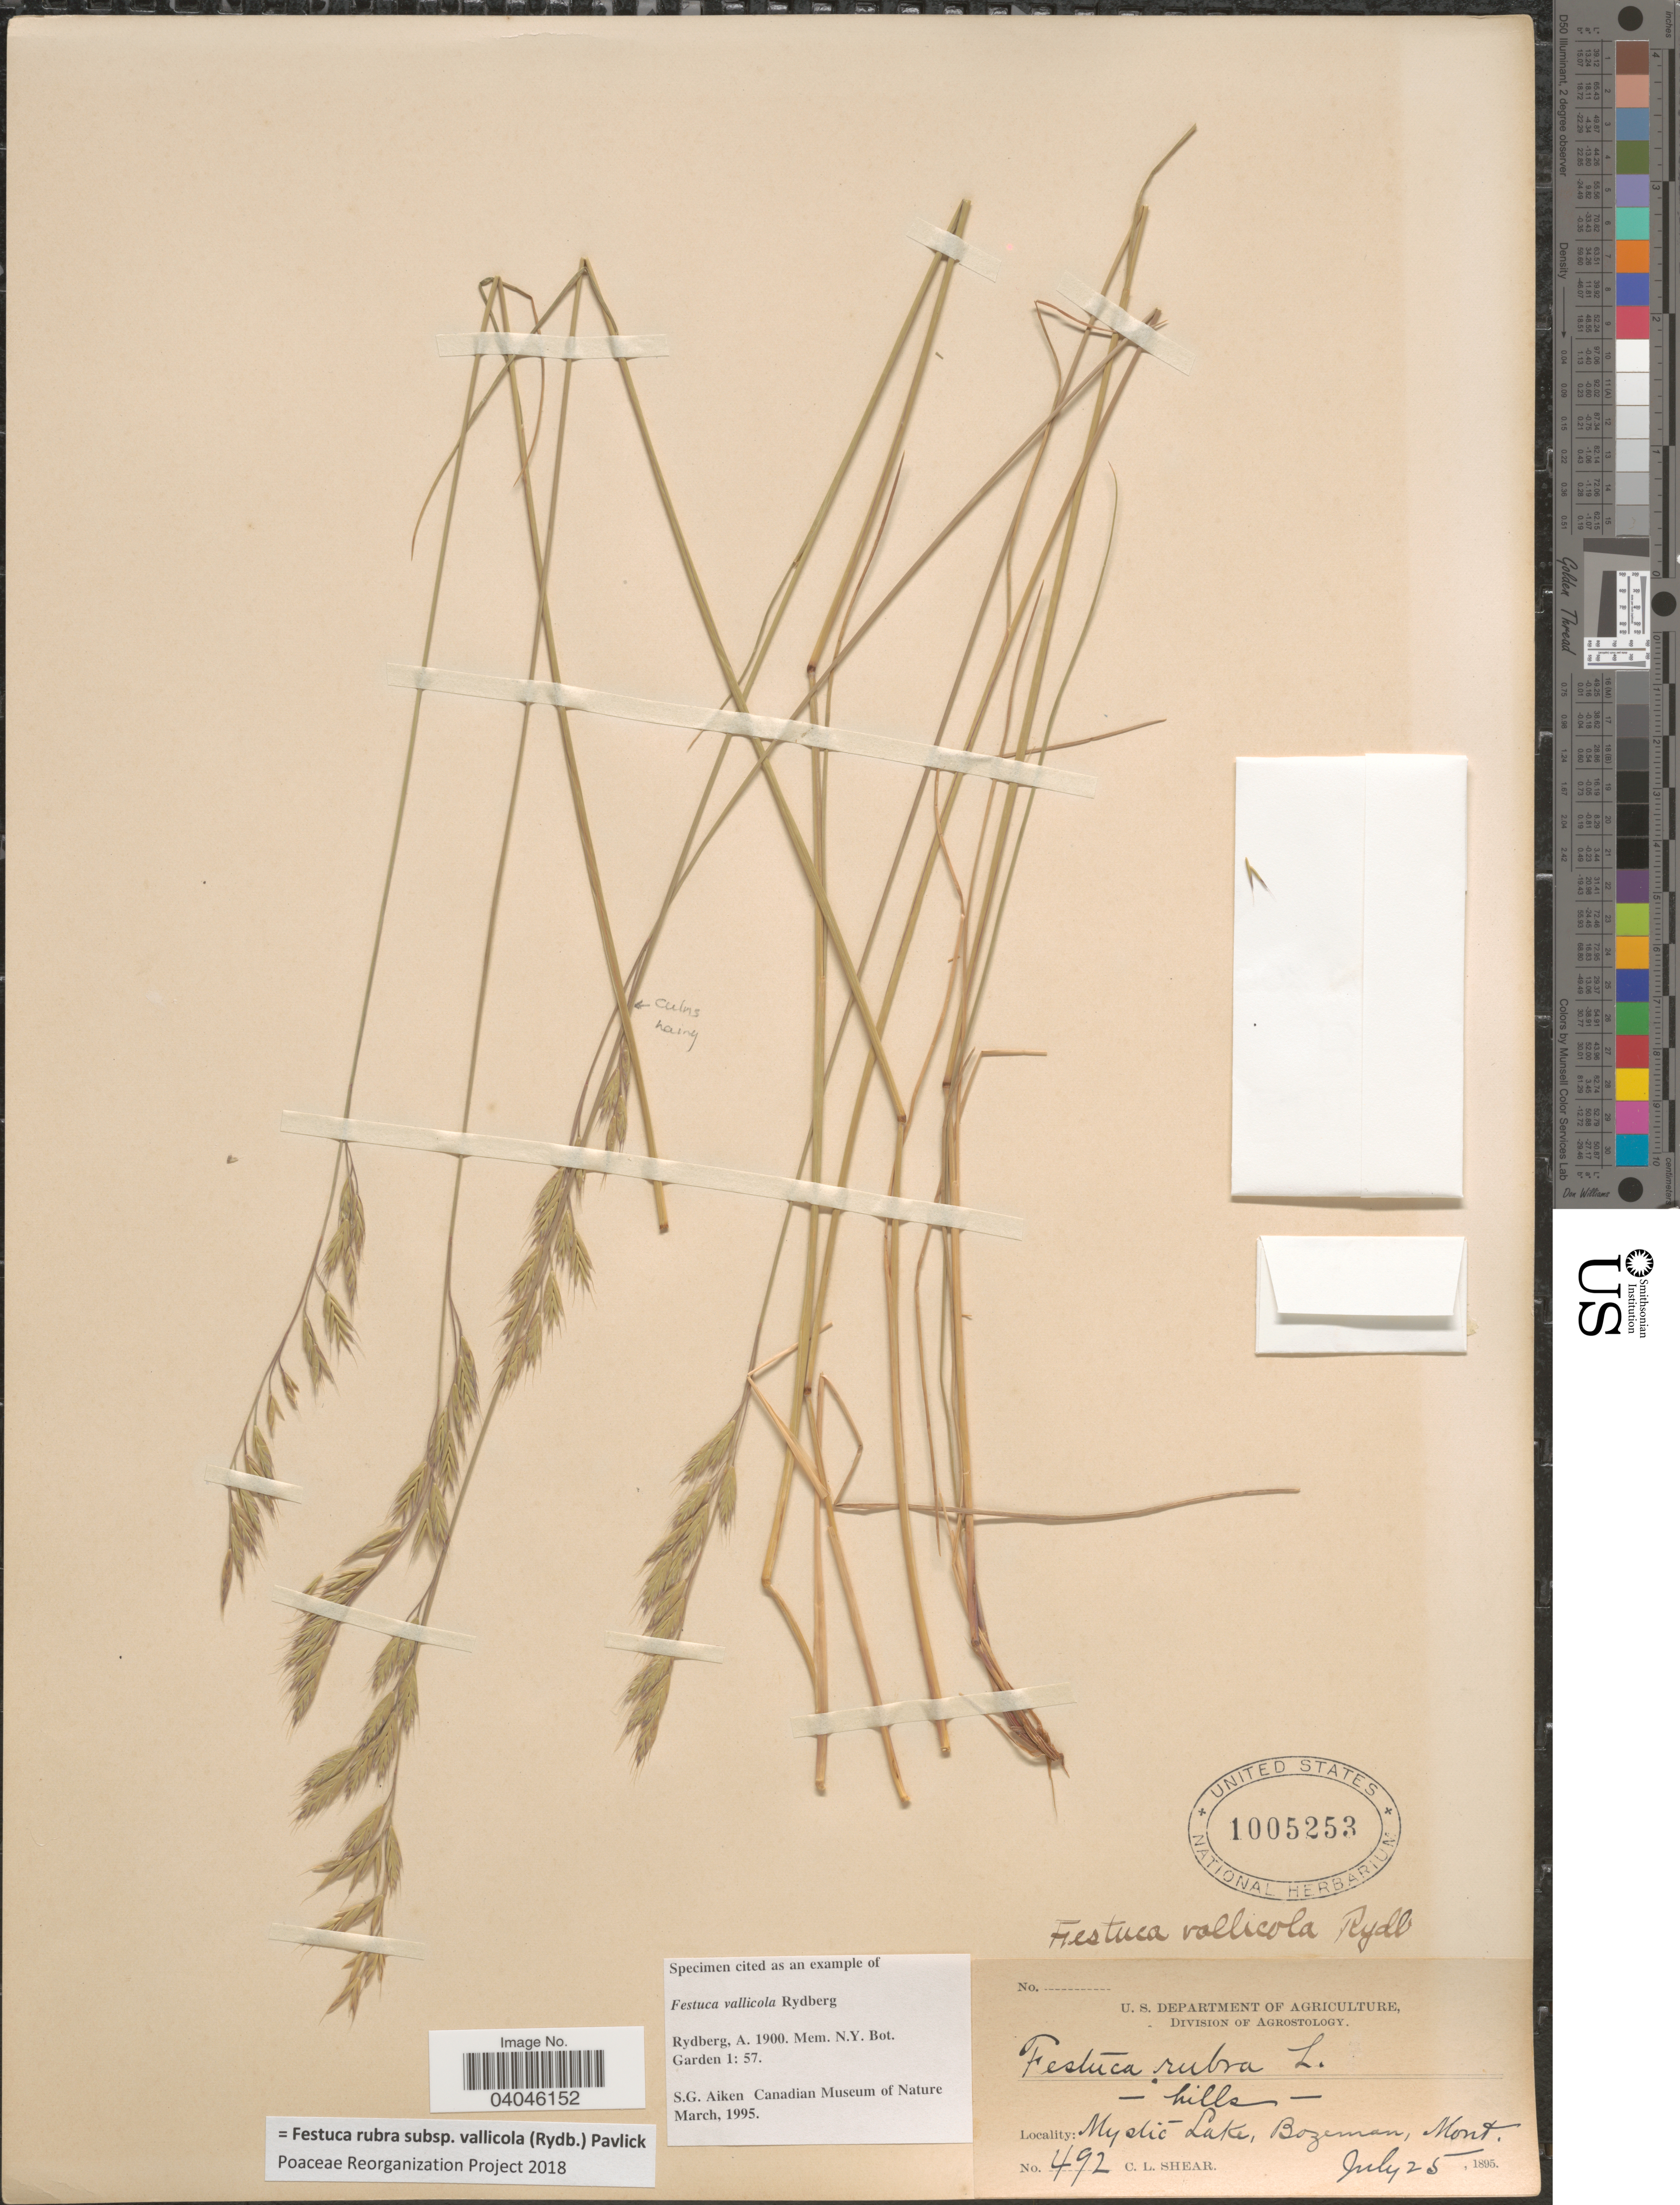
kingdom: Plantae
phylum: Tracheophyta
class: Liliopsida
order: Poales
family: Poaceae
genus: Festuca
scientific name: Festuca vallicola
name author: Rydb.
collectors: C. L. Shear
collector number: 492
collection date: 1895-07-25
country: United States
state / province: Montana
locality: Mystic Lake, Bozeman.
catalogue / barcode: US 1005253